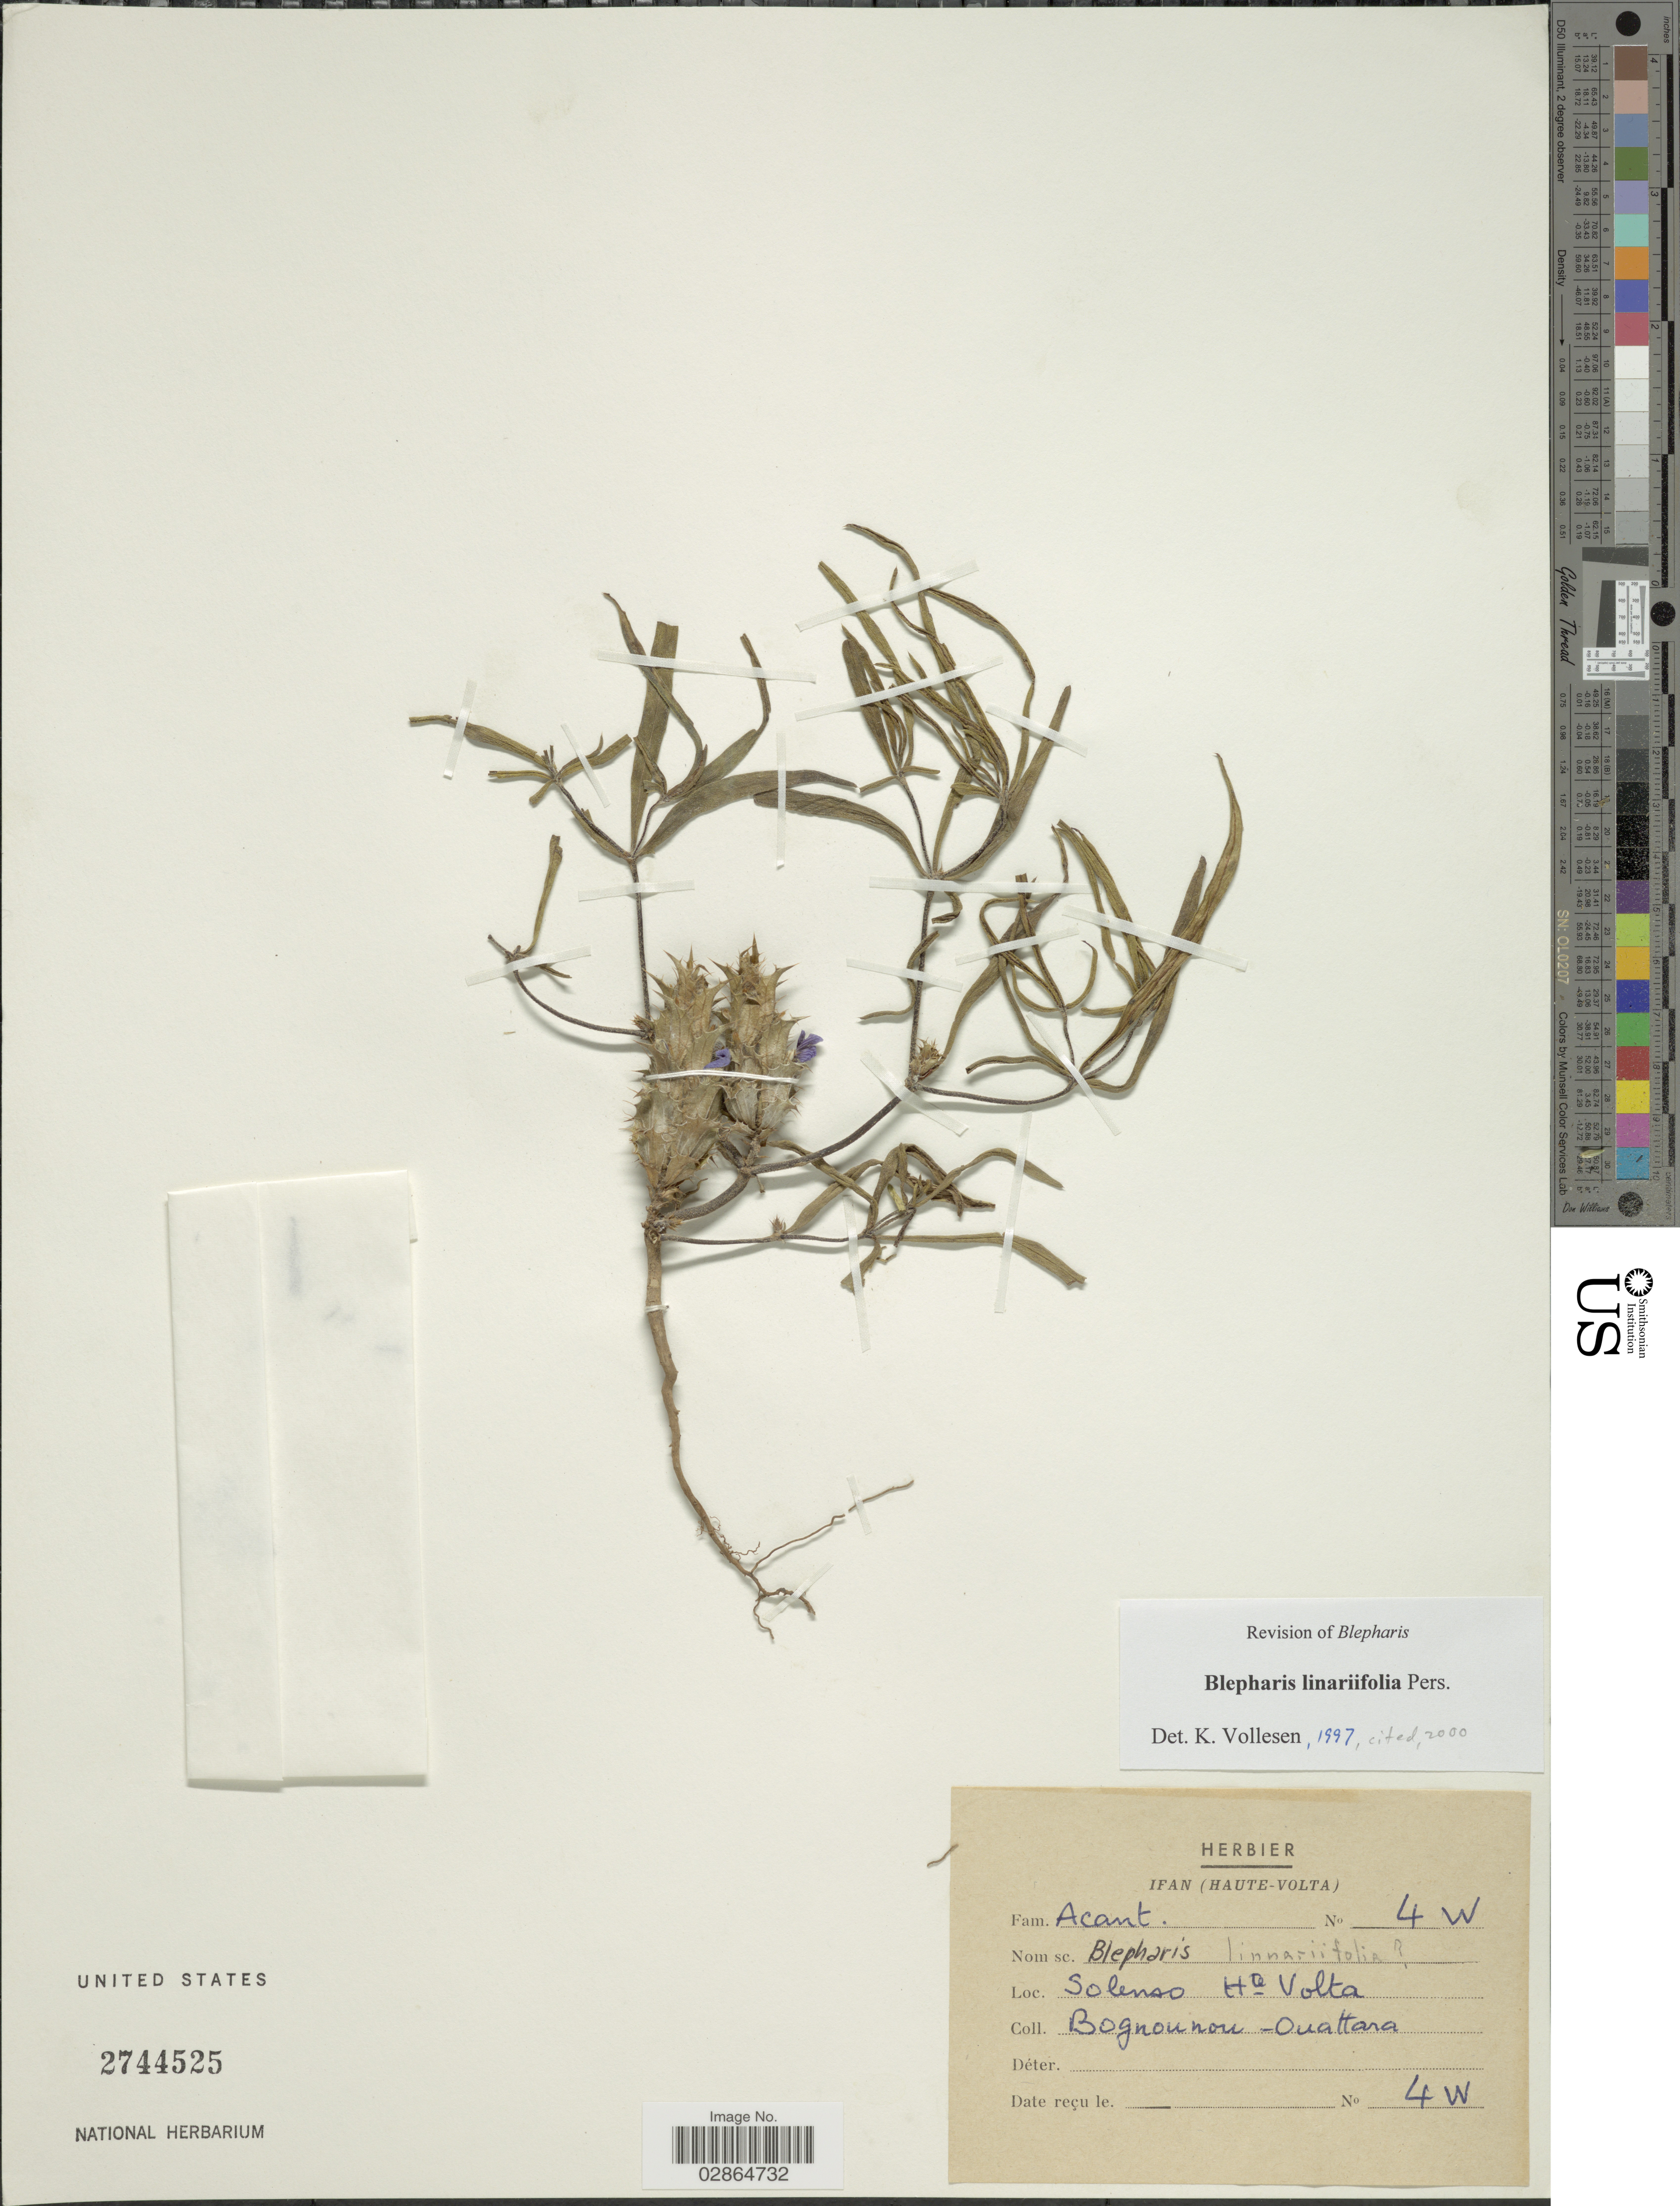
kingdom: Plantae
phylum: Tracheophyta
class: Magnoliopsida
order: Lamiales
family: Acanthaceae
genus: Blepharis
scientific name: Blepharis linariifolia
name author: Pers.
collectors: Bognounou & Oualtara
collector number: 4W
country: Ghana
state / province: Volta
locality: Solenso Haute Volta.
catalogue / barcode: US 2744525